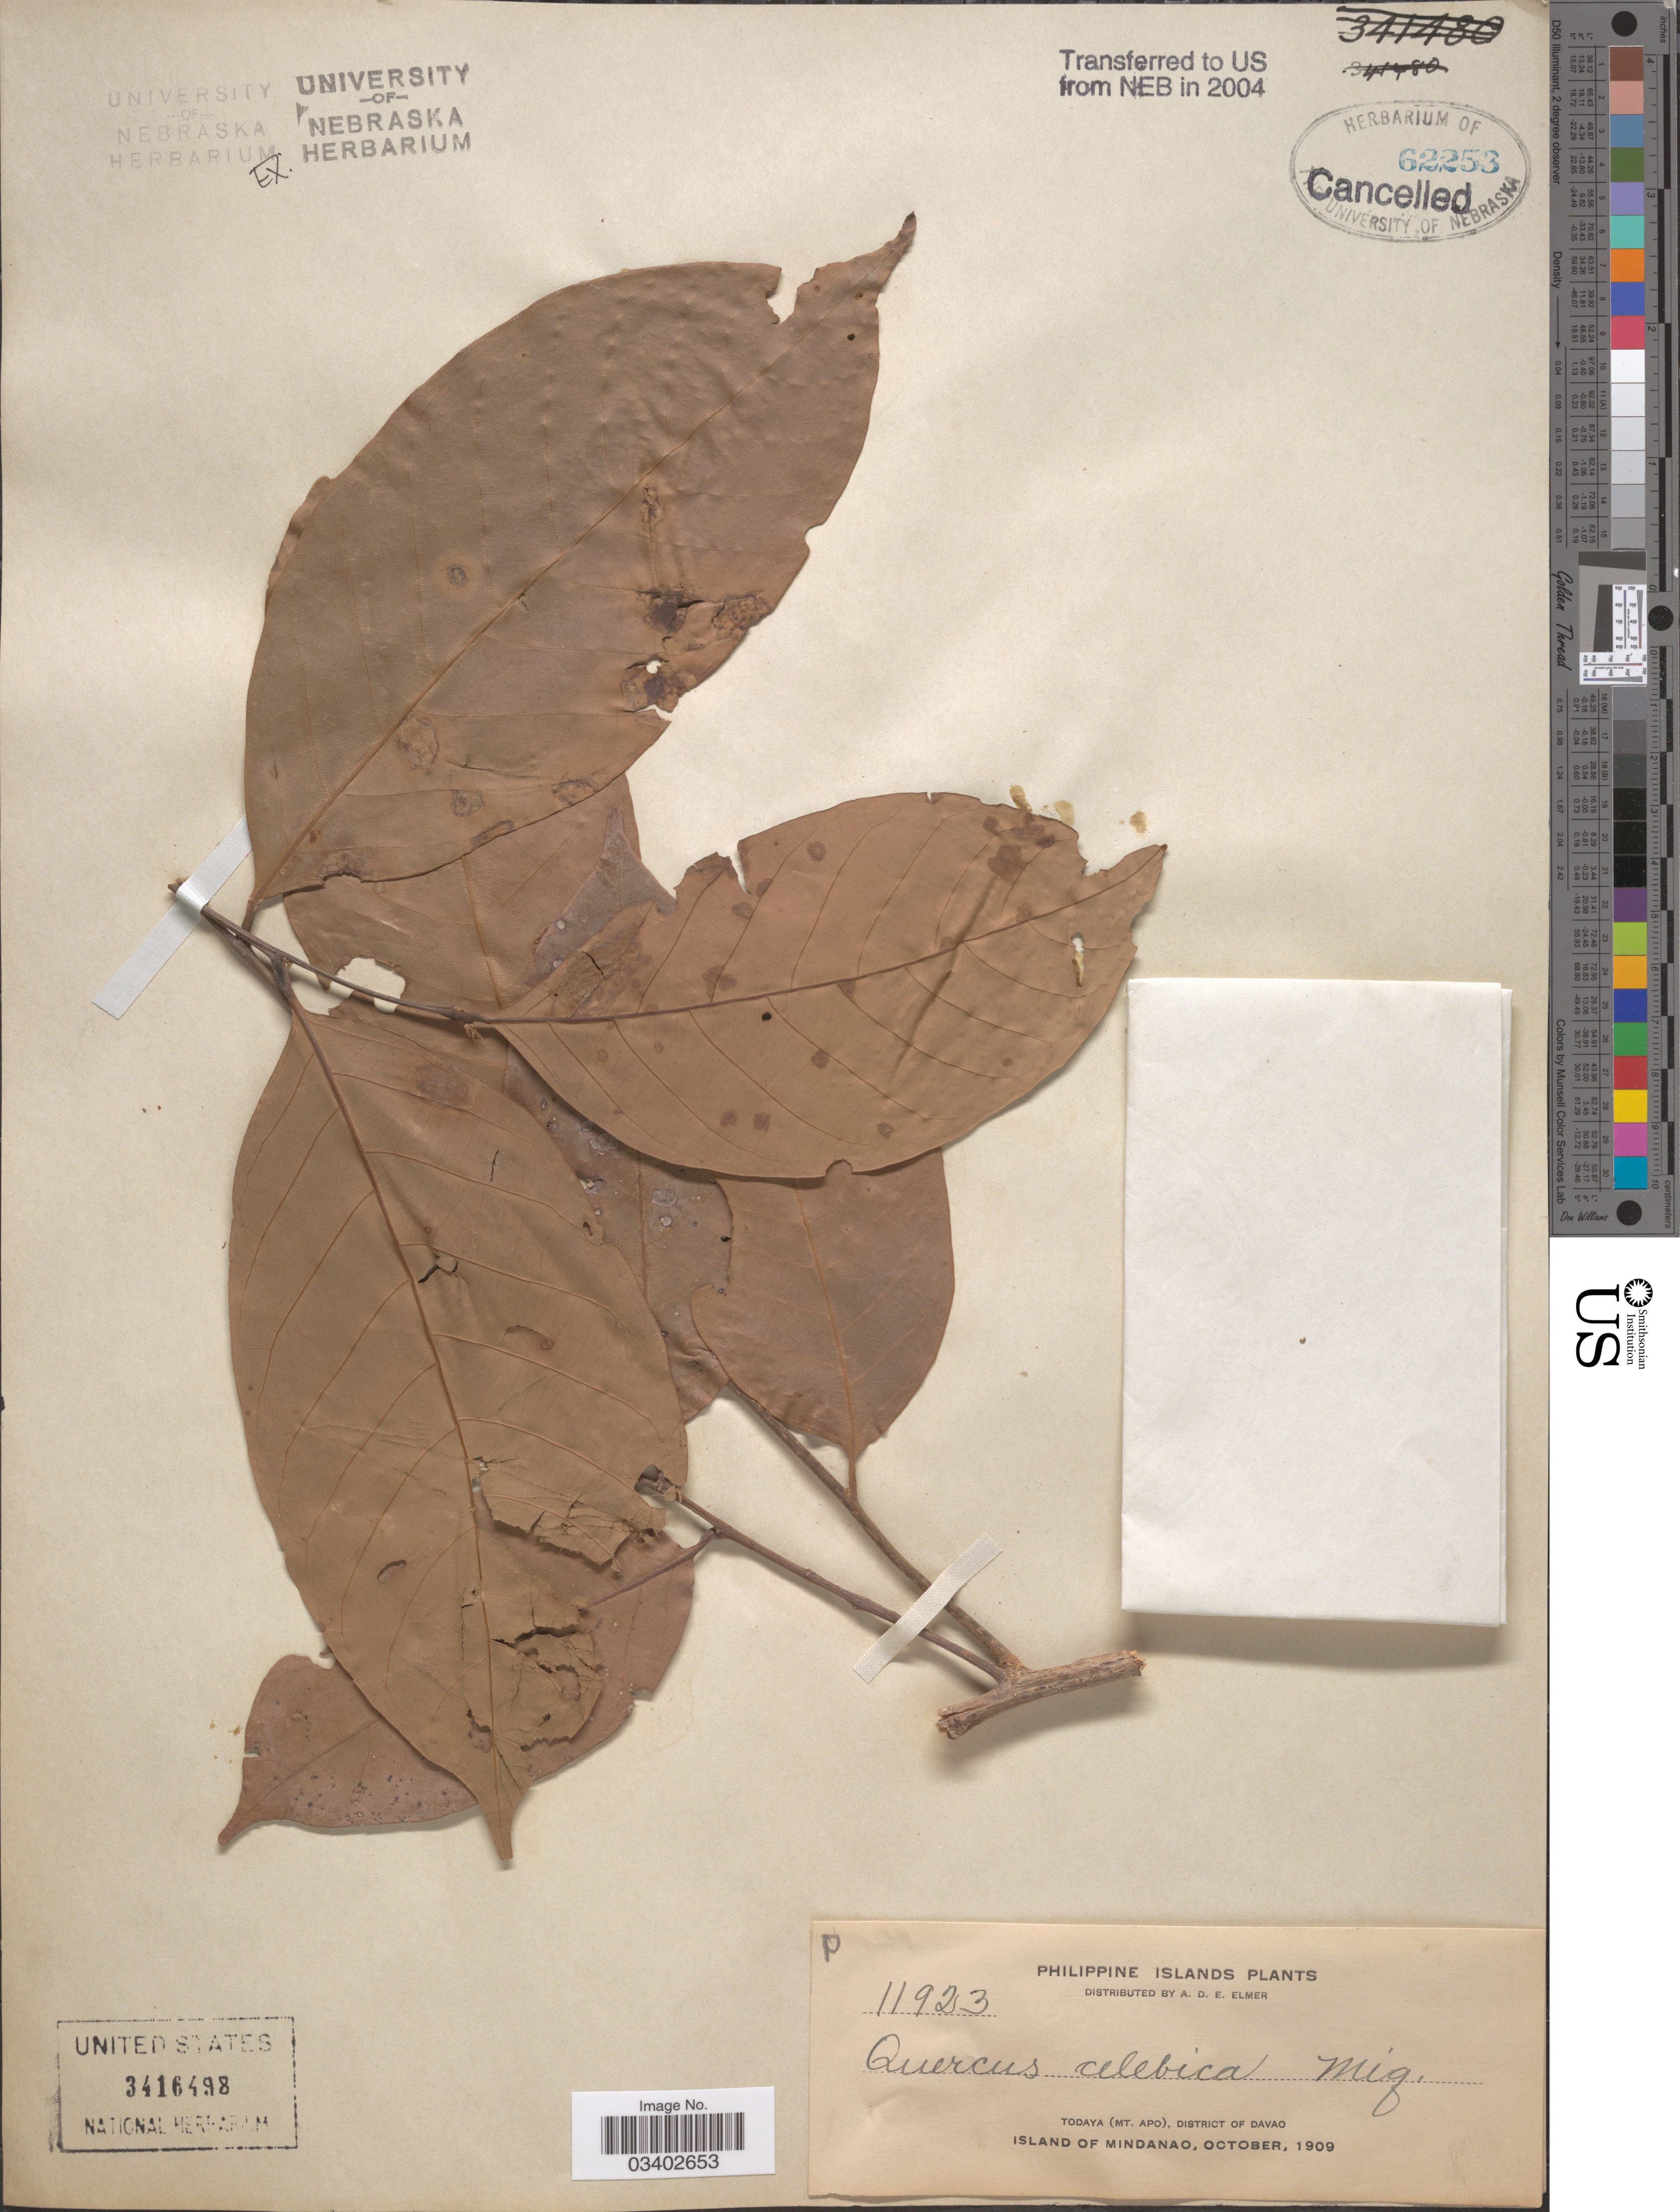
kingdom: Plantae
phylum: Tracheophyta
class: Magnoliopsida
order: Fagales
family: Fagaceae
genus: Lithocarpus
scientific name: Lithocarpus celebicus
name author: (Miq.) Rehder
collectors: A. D. E. Elmer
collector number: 11923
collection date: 1909-10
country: Philippines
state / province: Davao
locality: Todaya (Mt. Apo), District of Davao. Island of Mindanao.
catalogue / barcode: US 3416498